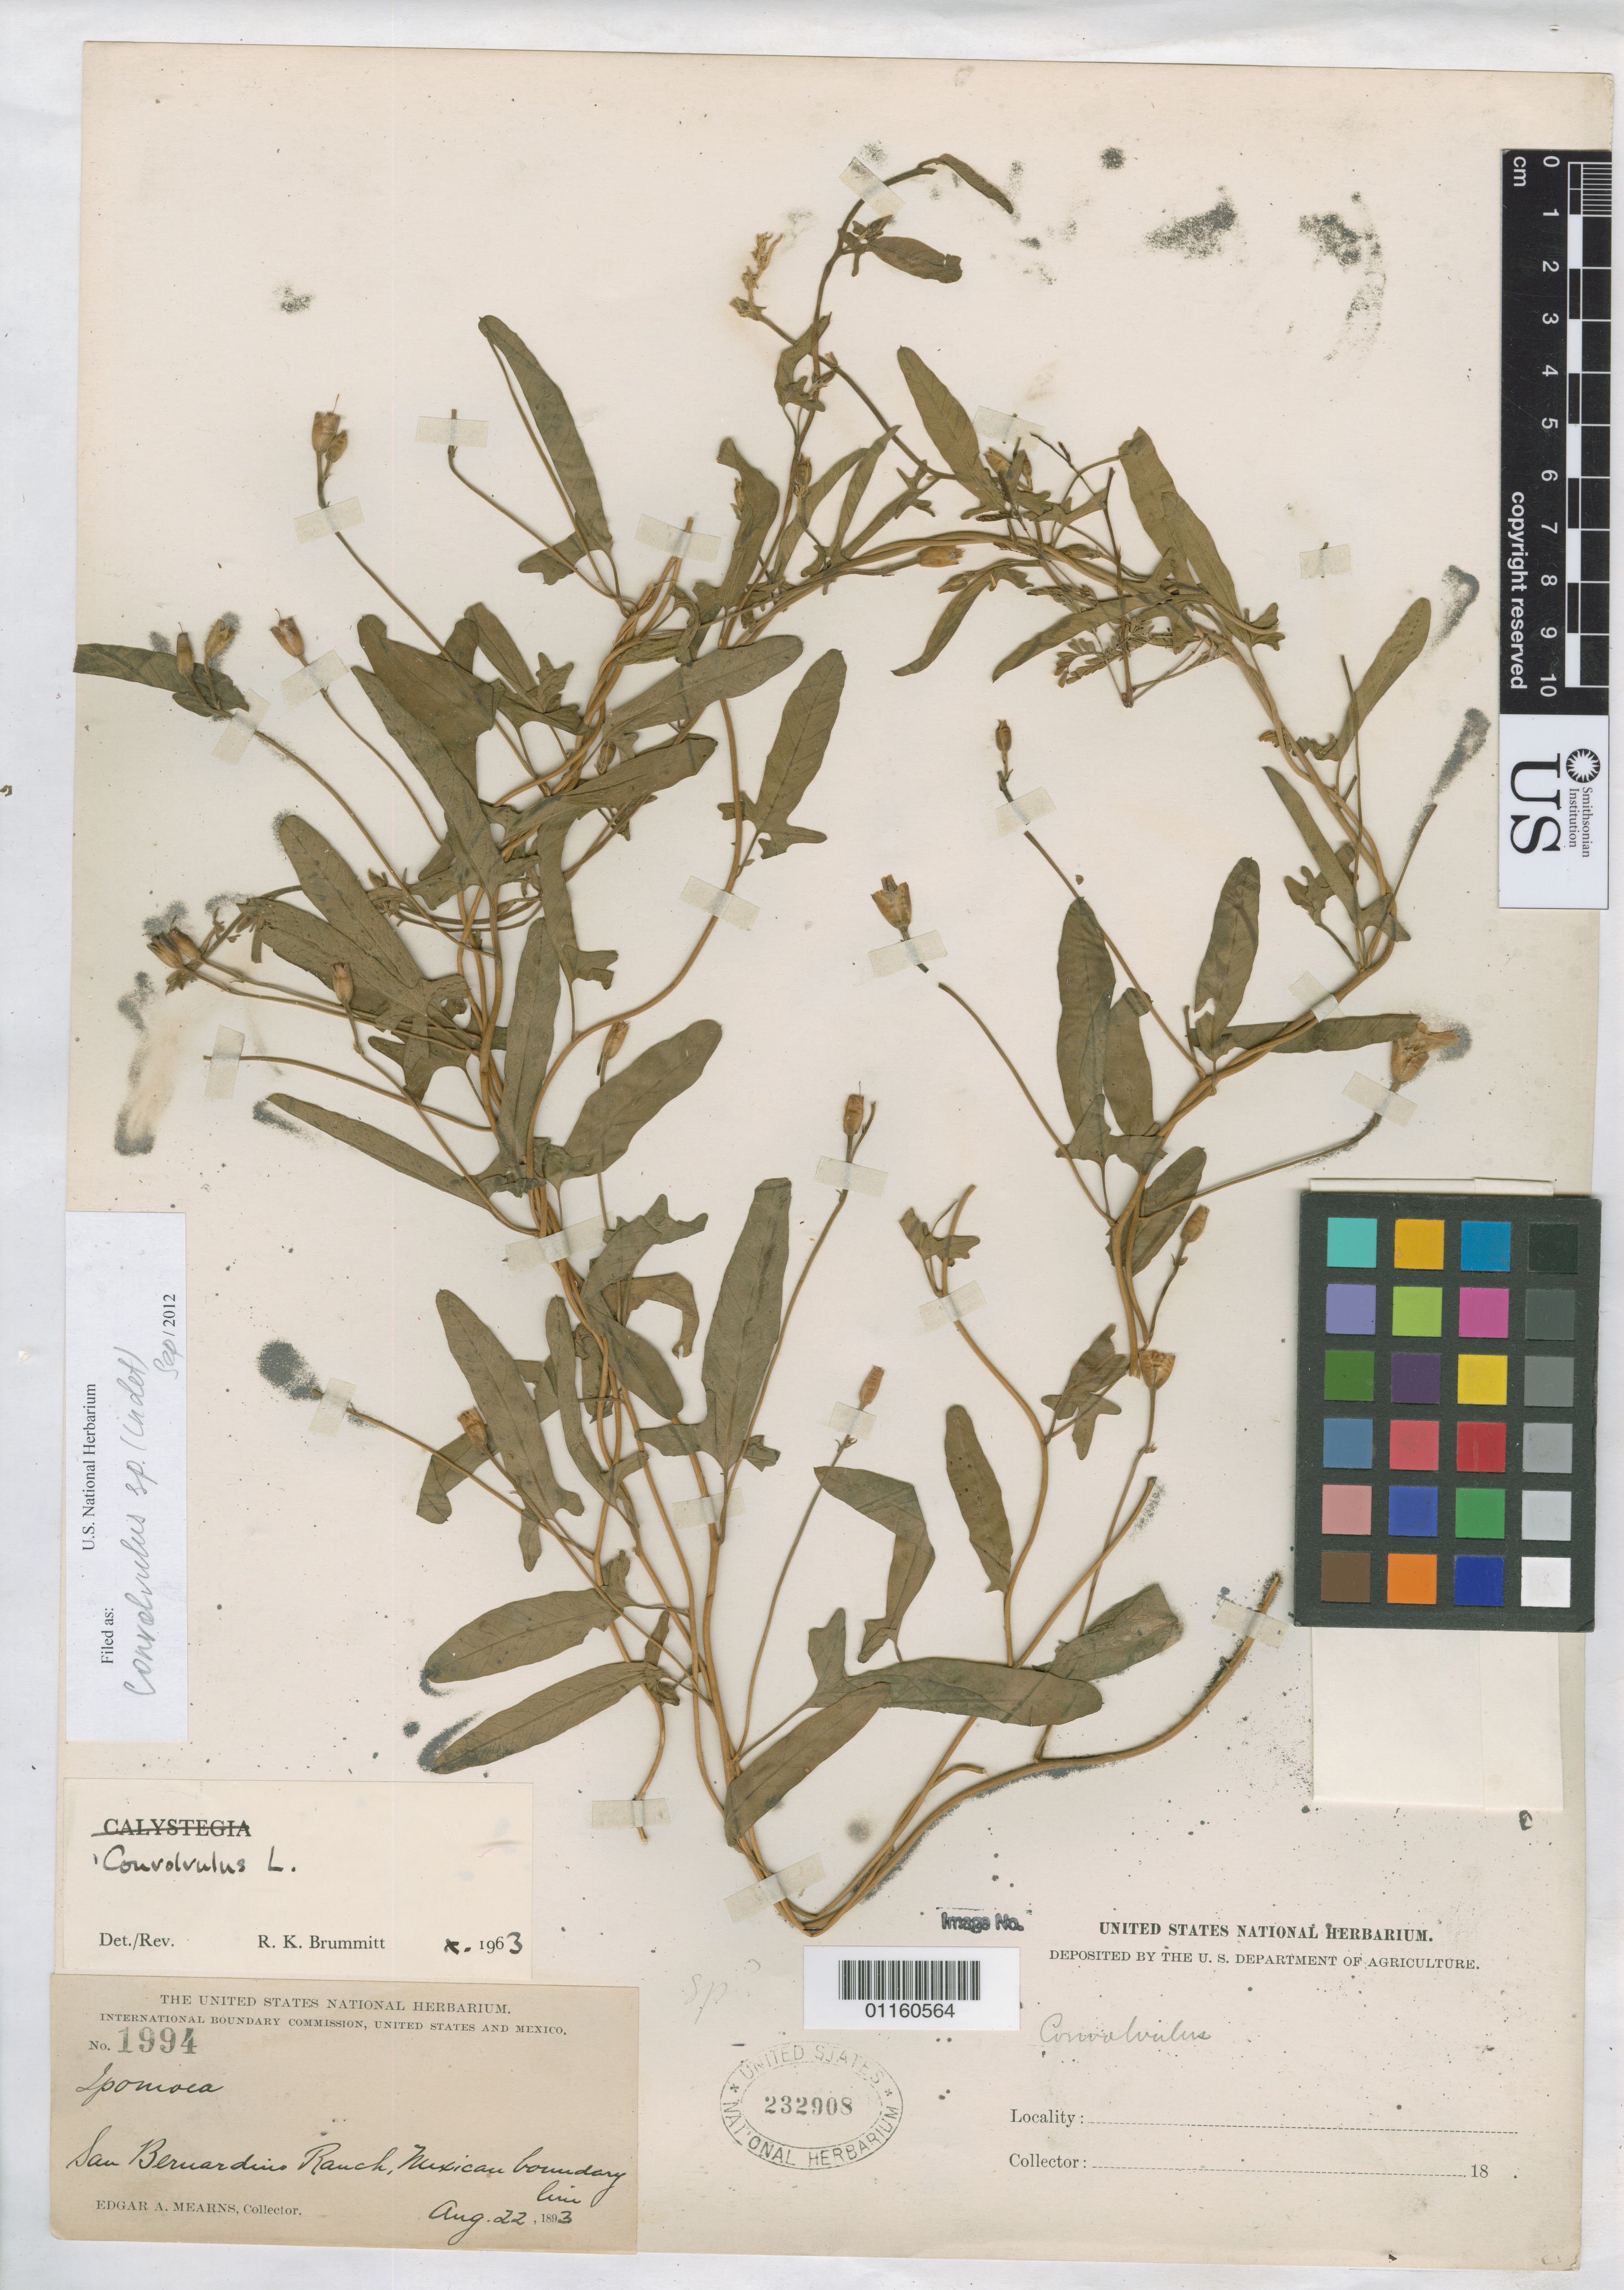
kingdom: Plantae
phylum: Tracheophyta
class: Magnoliopsida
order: Solanales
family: Convolvulaceae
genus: Convolvulus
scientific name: Convolvulus sp.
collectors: E. A. Mearns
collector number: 1994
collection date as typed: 22 Aug 1893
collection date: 1893-08-22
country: United States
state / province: Arizona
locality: San Bernardino Ranch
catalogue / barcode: US 232908